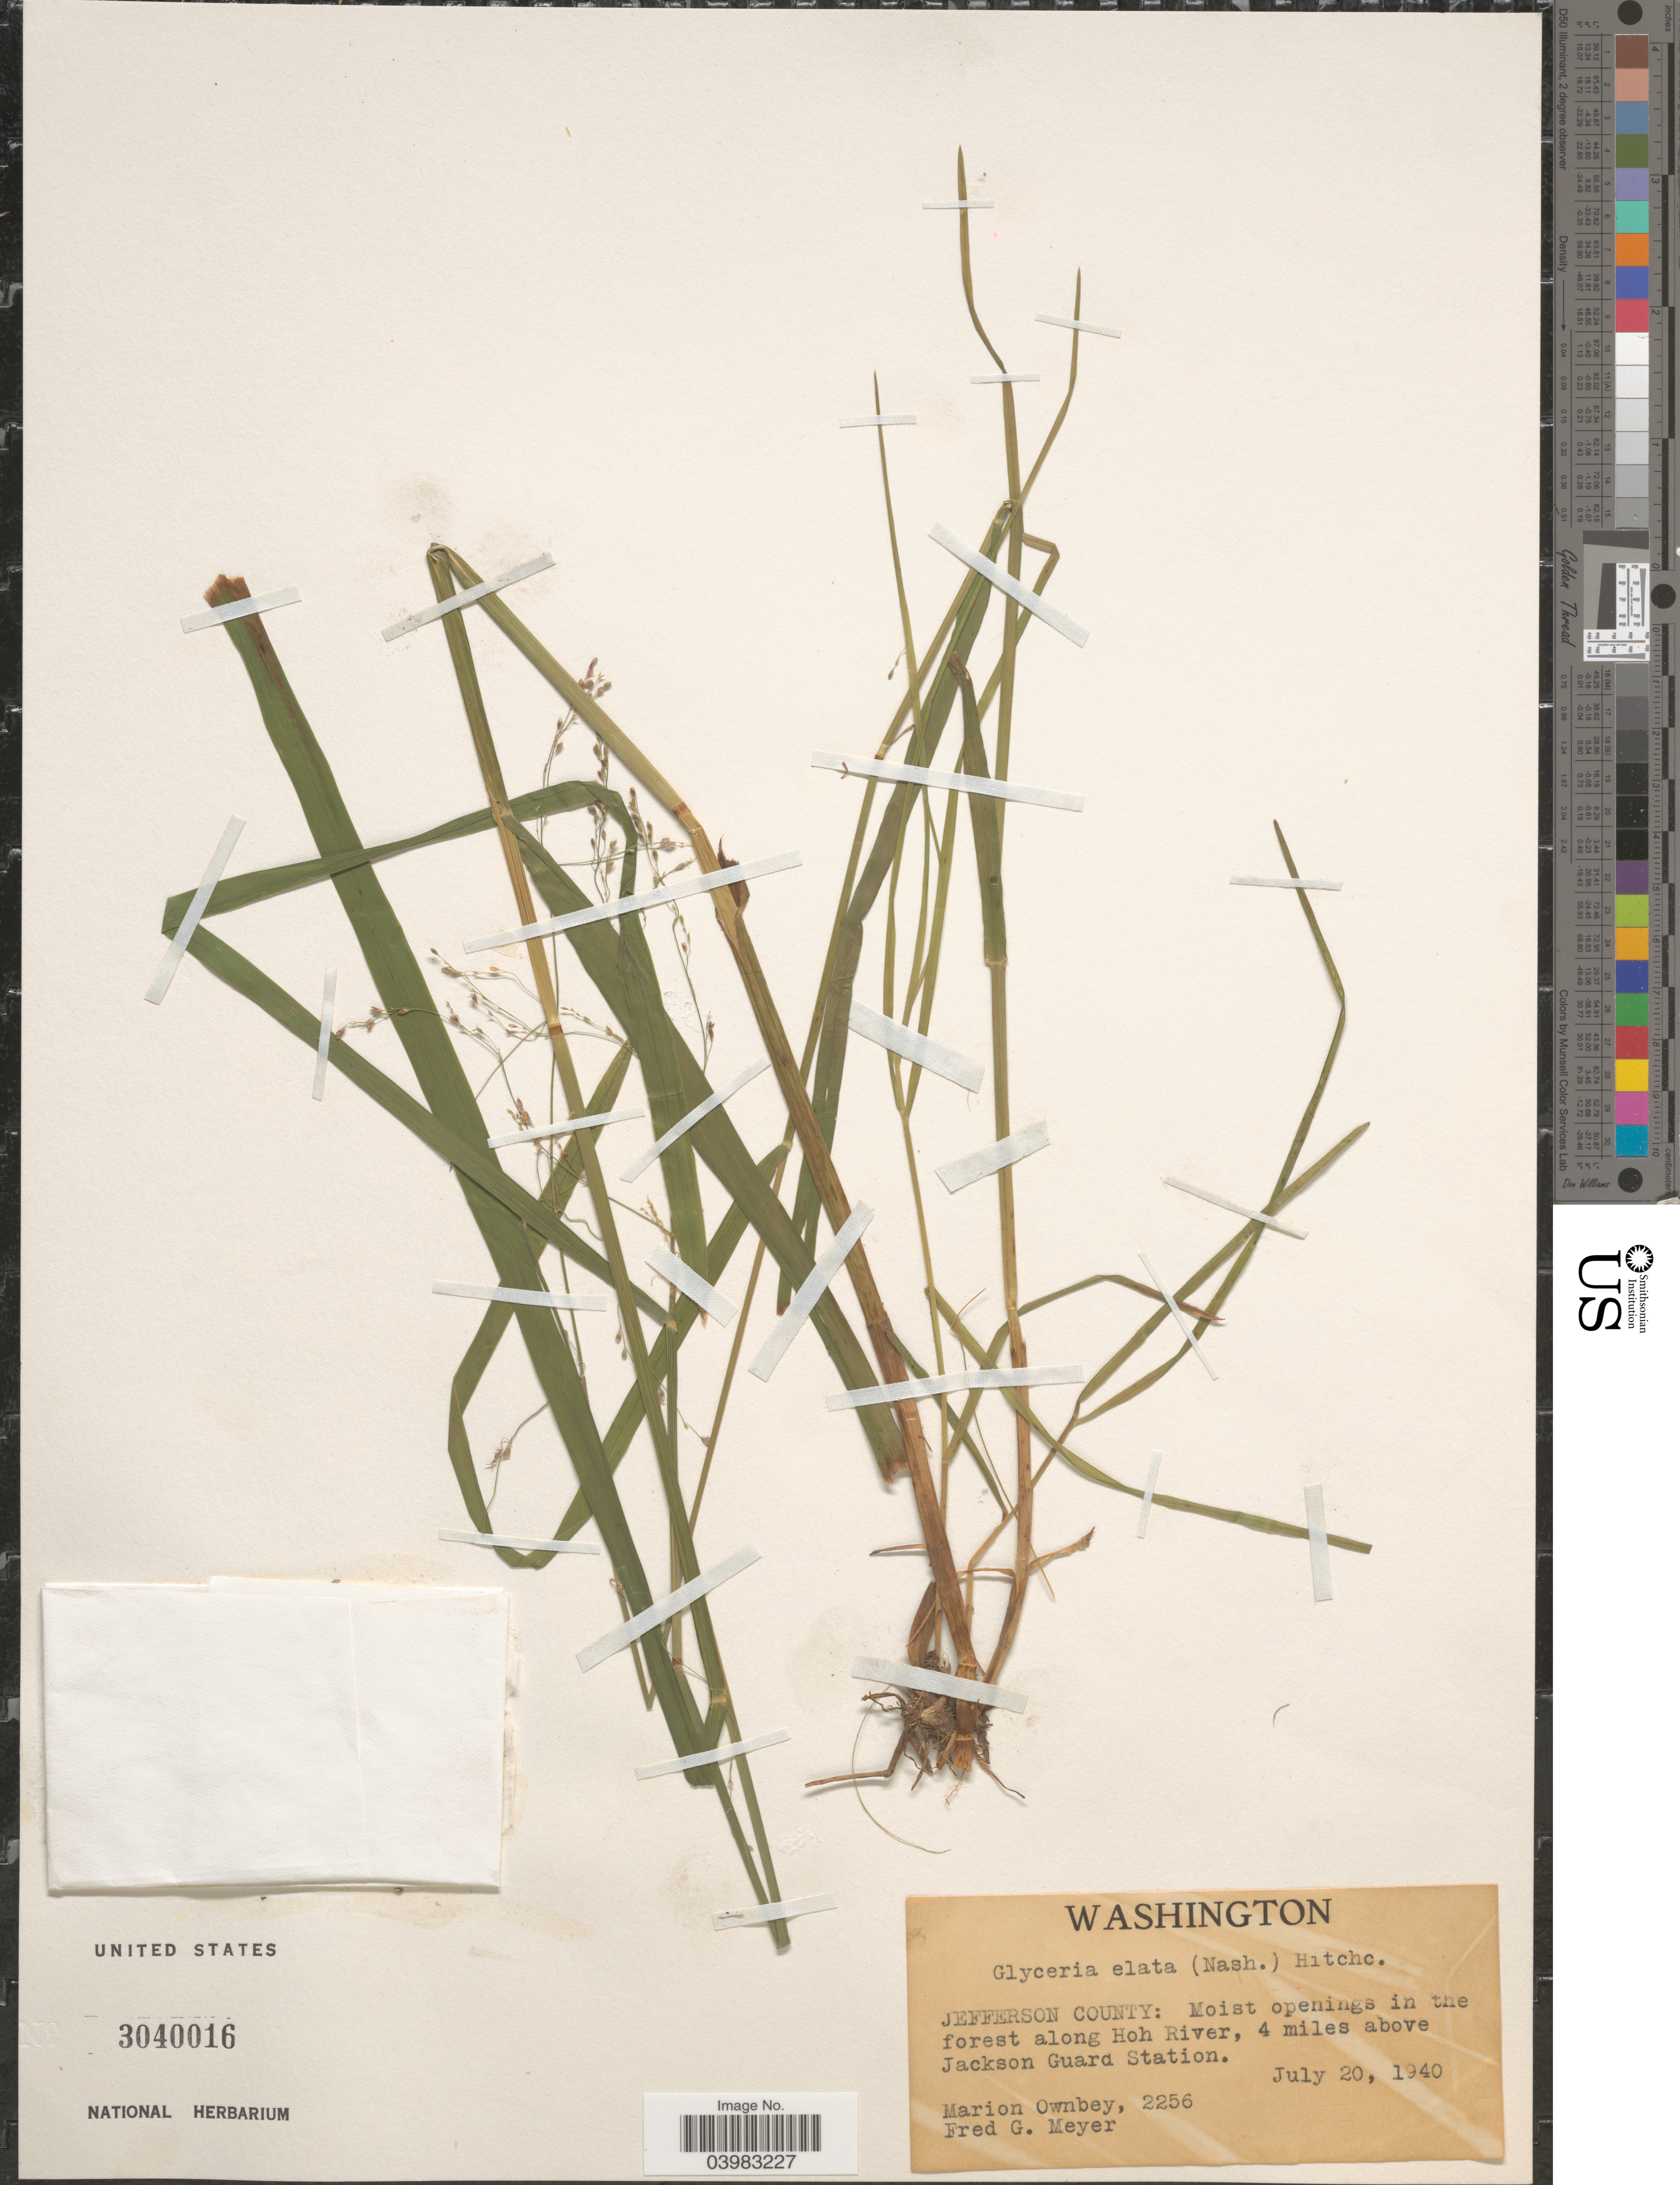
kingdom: Plantae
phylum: Tracheophyta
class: Liliopsida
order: Poales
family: Poaceae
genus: Glyceria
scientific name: Glyceria elata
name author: (Nash) M.E. Jones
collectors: M. Ownbey & F. G. Meyer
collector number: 2256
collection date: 1940-07-20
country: United States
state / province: Washington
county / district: Jefferson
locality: Jefferson County: Moist openings in the forest along Hoh River, 4 miles above Jackson Guard Station.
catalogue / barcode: US 3040016